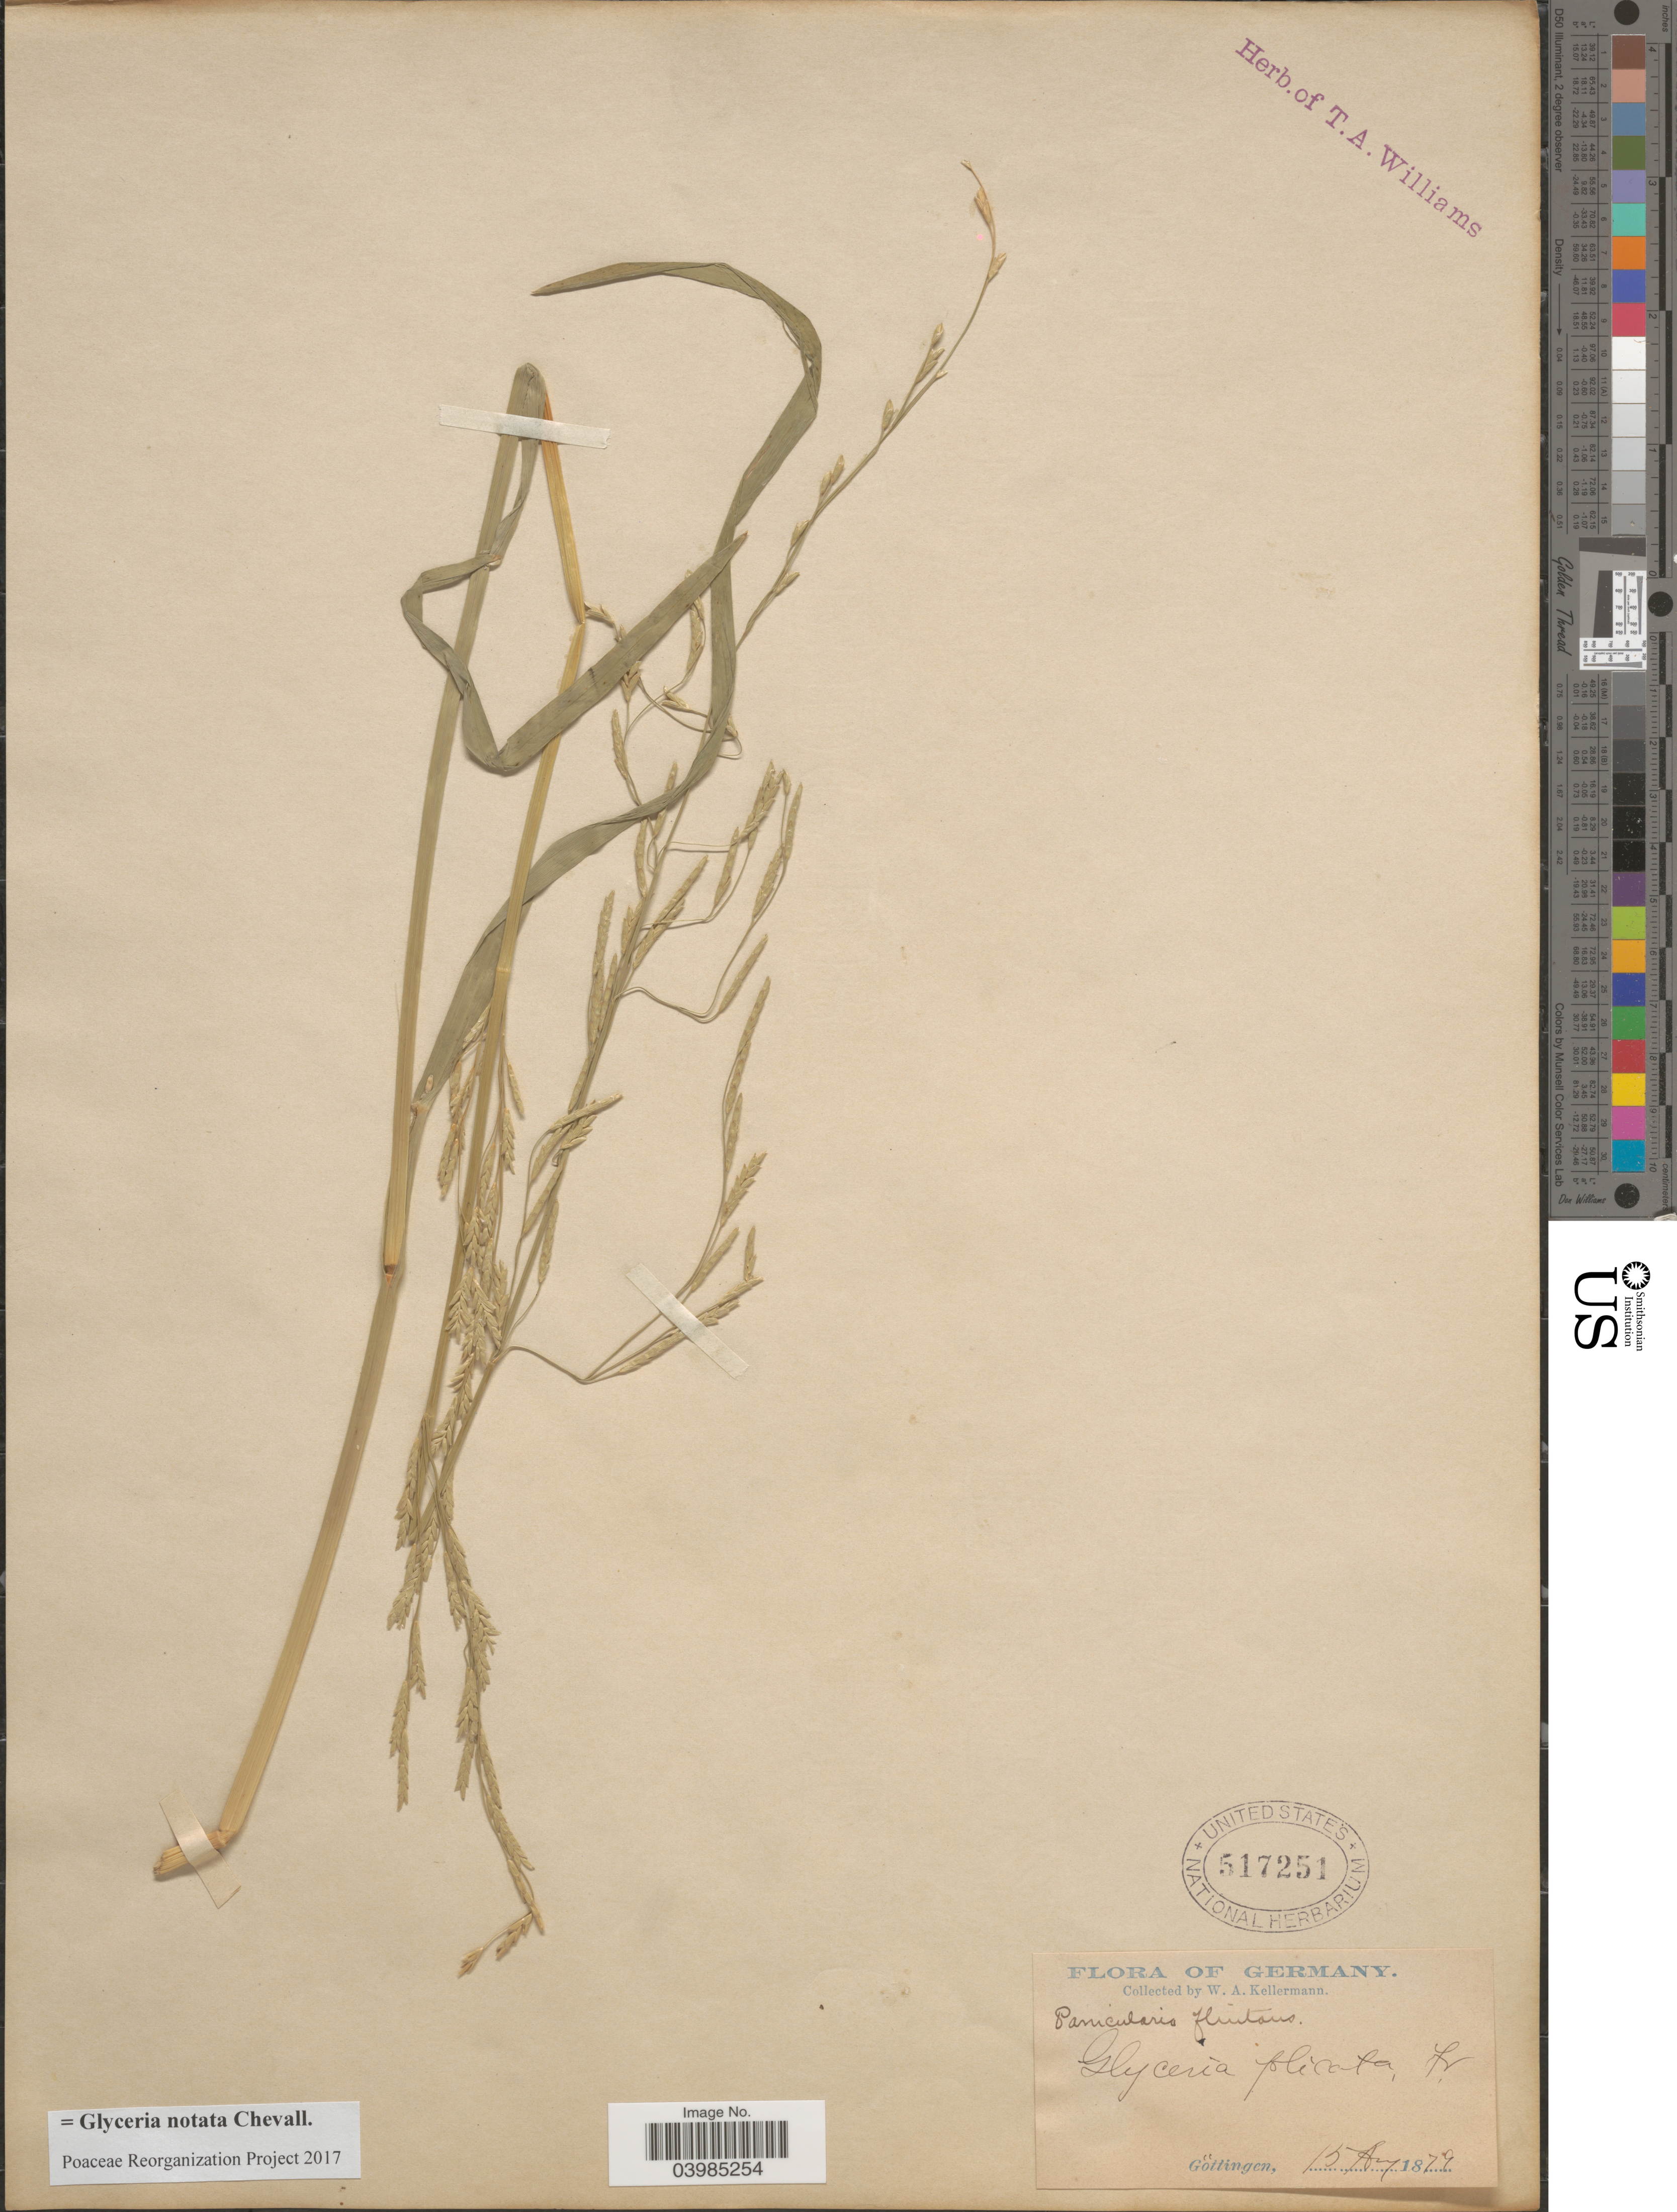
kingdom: Plantae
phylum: Tracheophyta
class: Liliopsida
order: Poales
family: Poaceae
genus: Glyceria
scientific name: Glyceria notata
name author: Chevall.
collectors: W. A. Kellermann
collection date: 1879-08-15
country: Germany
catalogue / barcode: US 517251